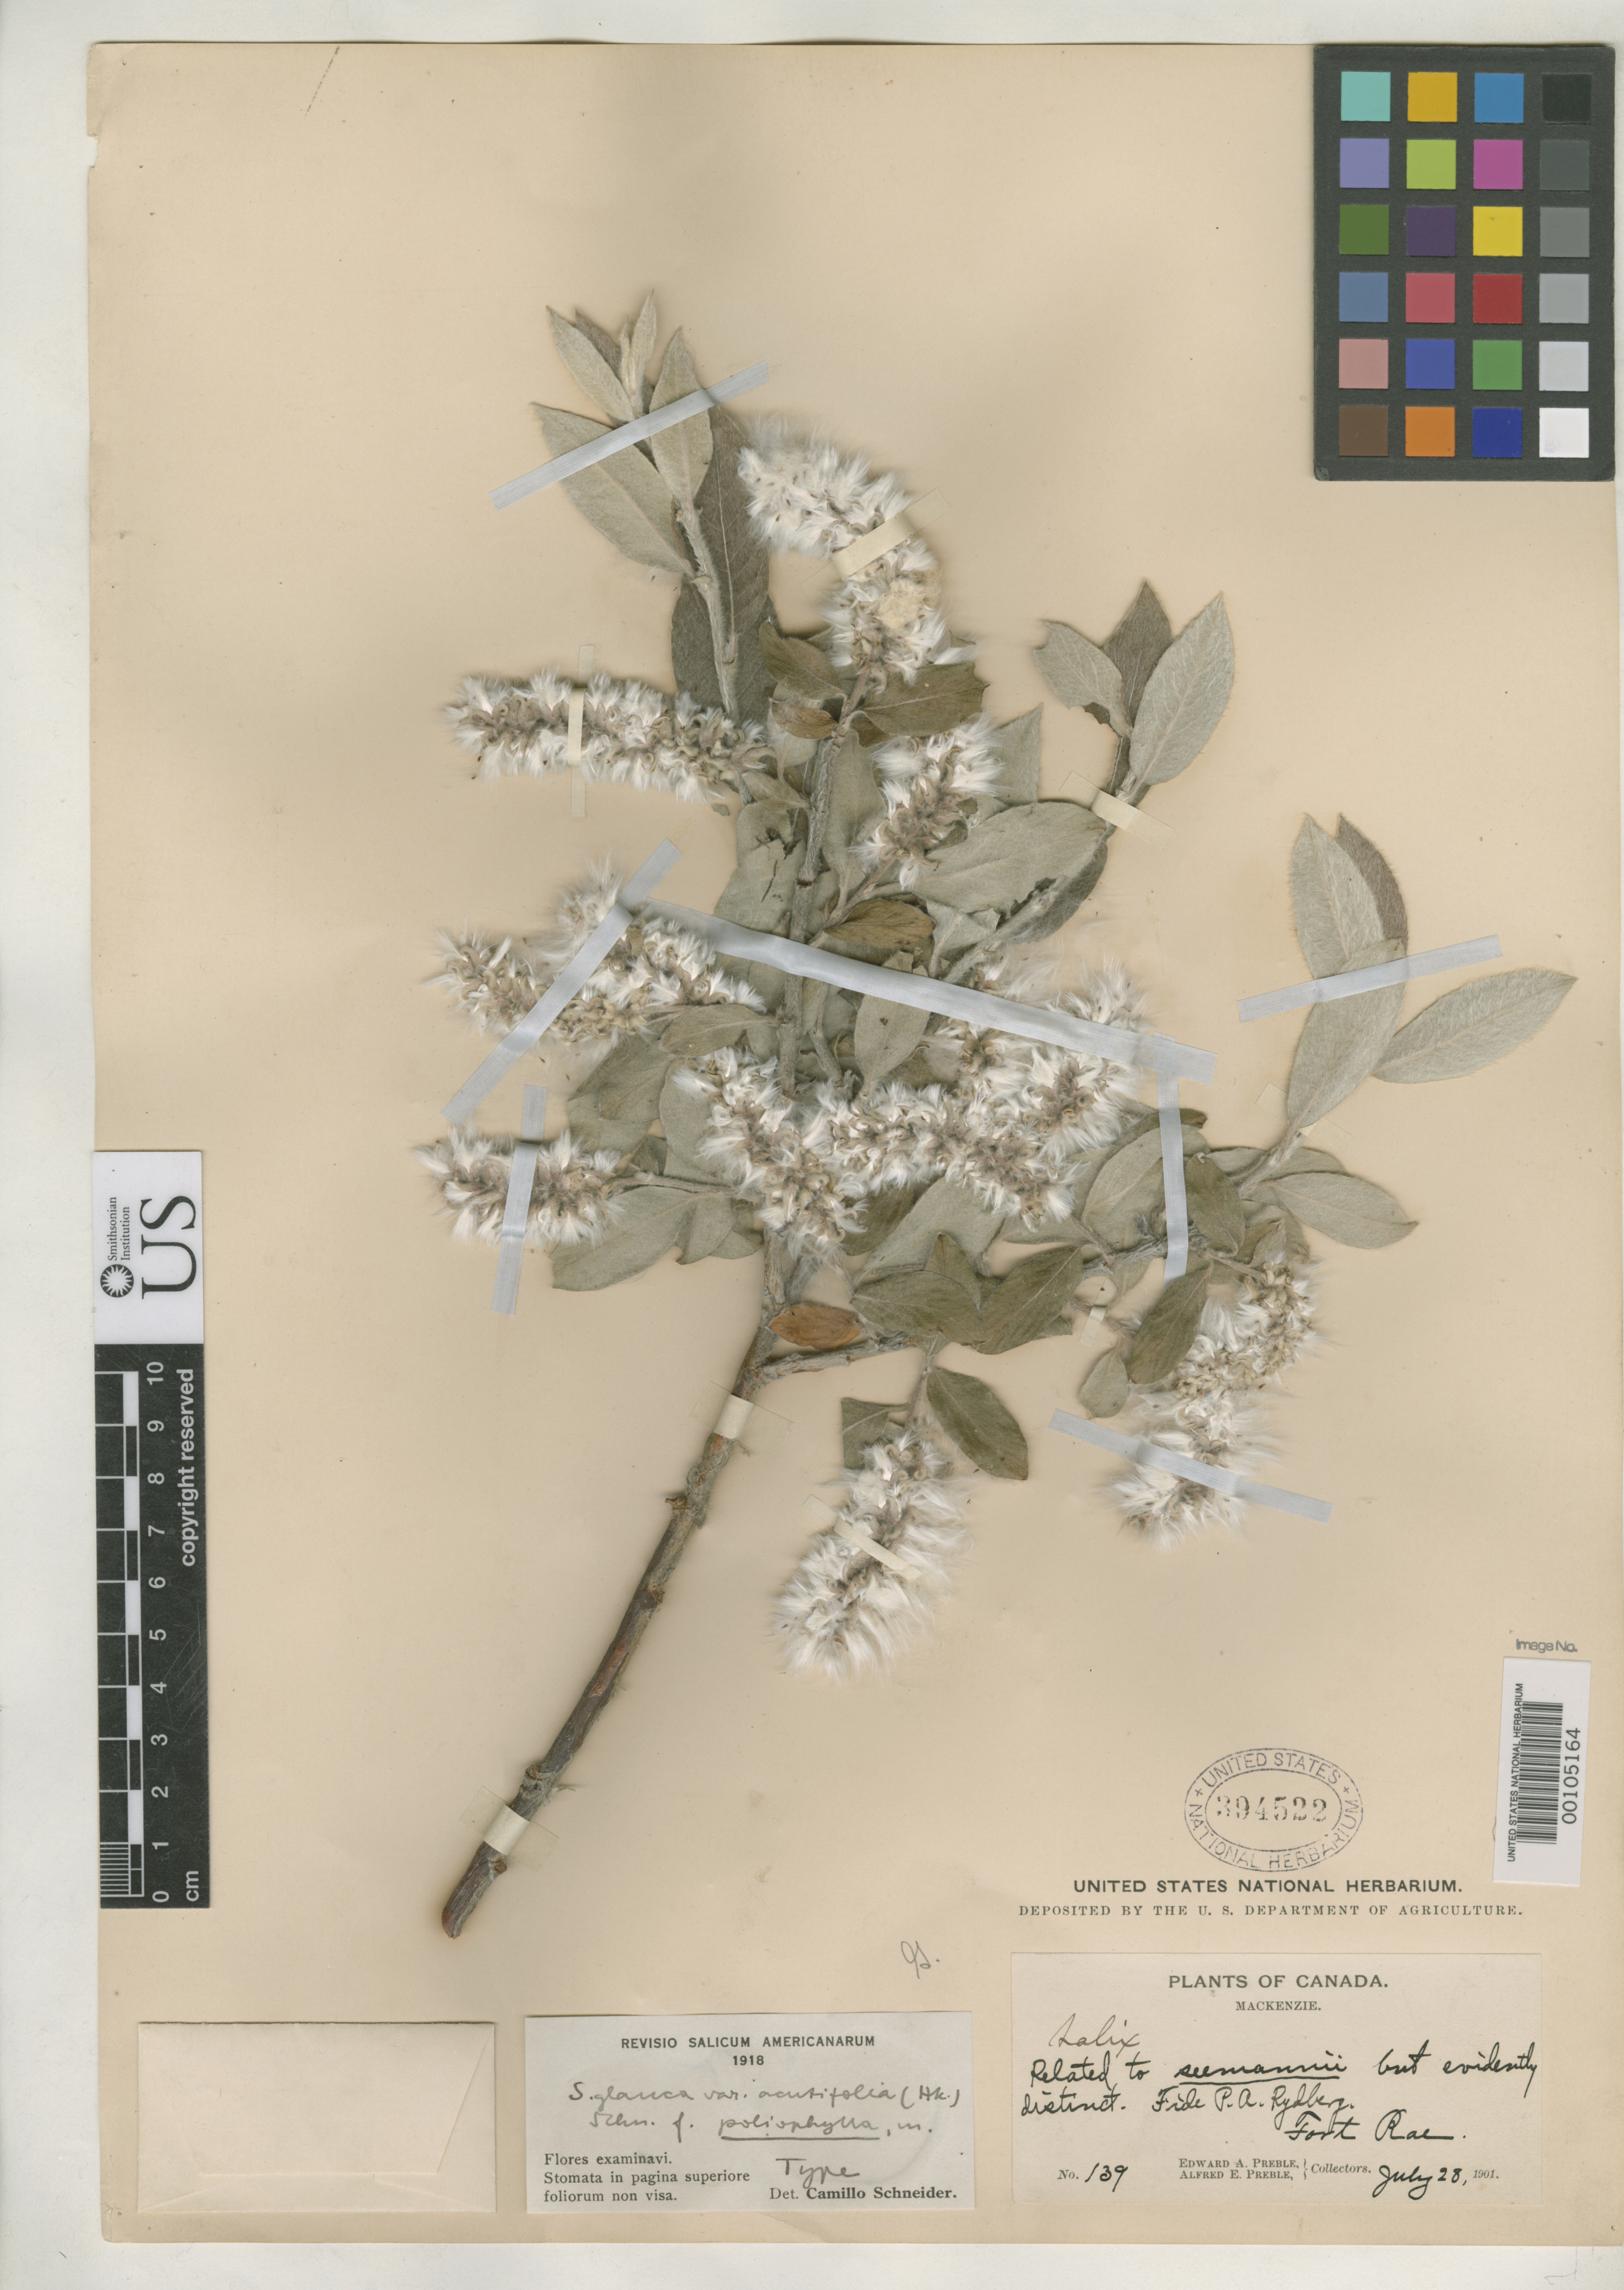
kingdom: Plantae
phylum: Tracheophyta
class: Magnoliopsida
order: Malpighiales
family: Salicaceae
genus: Salix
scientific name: Salix glauca f. poliophylla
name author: C.K. Schneid.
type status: Isotype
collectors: E. Preble & A. Preble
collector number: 139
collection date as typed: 28 Jul 1901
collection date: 1901-07-28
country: Canada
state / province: Northwest Territories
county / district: Mackenzie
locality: Great Slave Lake, Fort Rae.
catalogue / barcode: US 394522